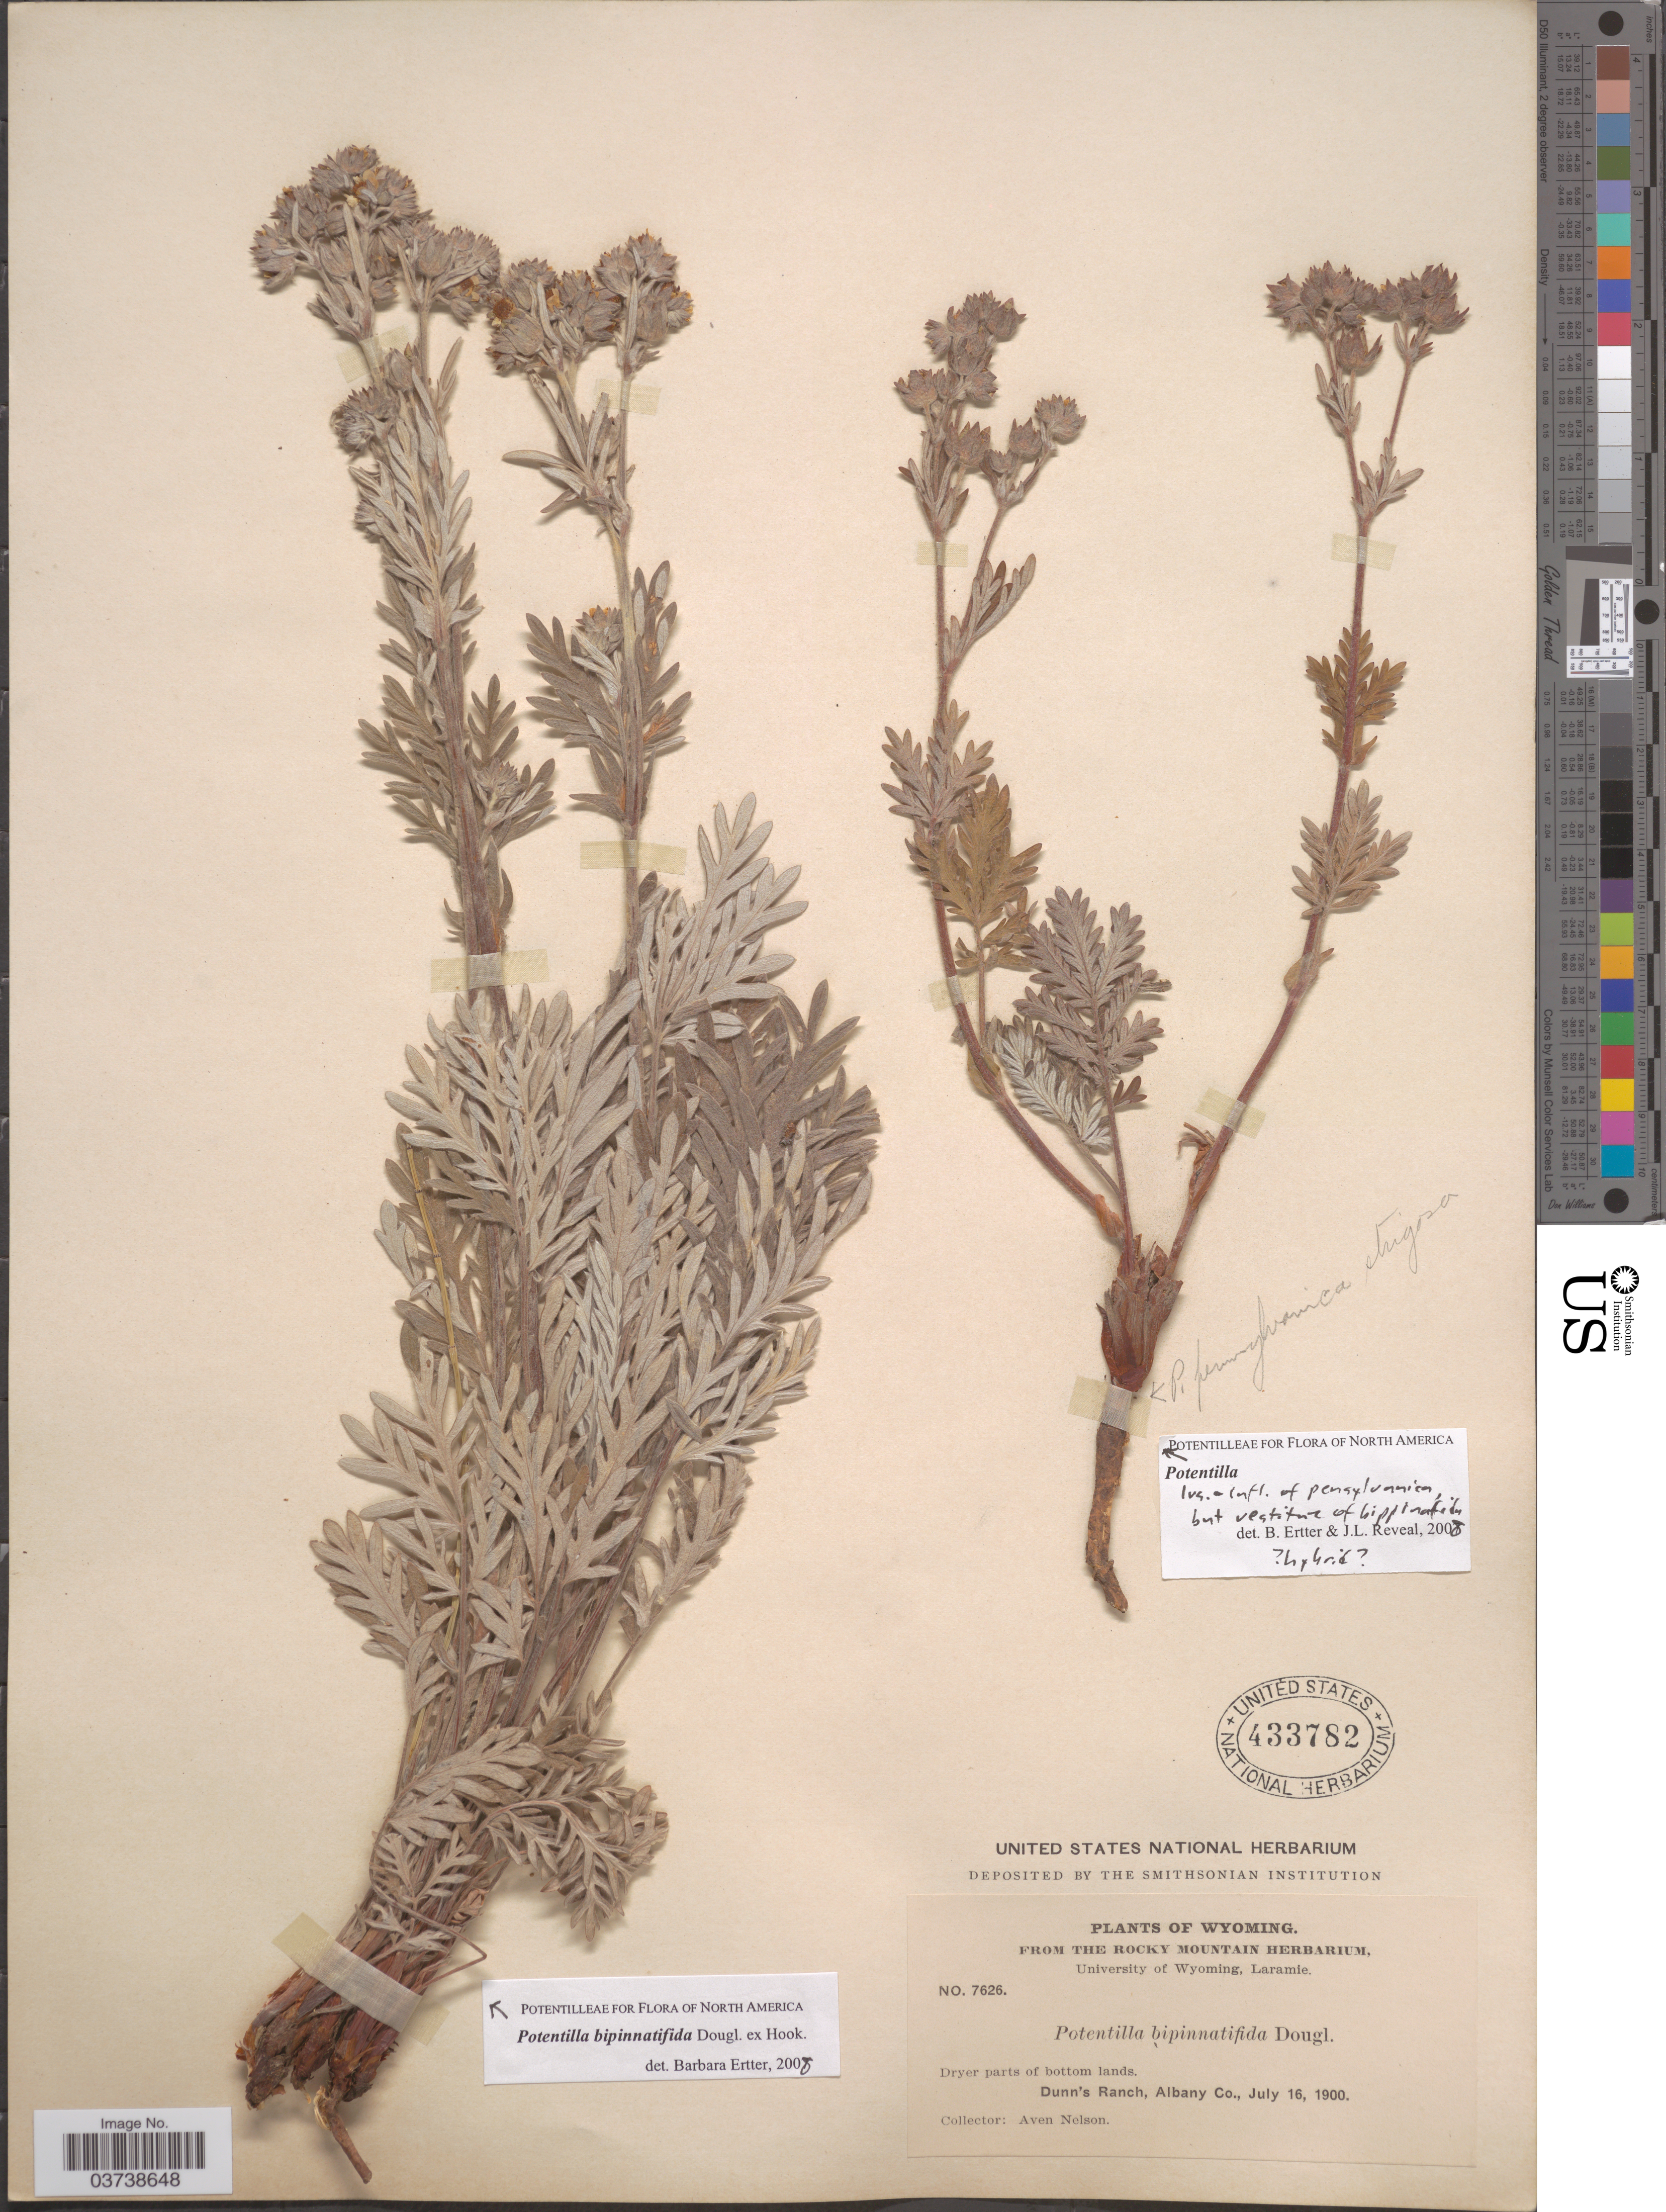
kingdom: Plantae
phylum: Tracheophyta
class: Magnoliopsida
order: Rosales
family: Rosaceae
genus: Potentilla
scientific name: Potentilla bipinnatifida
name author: Douglas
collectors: A. Nelson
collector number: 7626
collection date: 1900-07-16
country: United States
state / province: Wyoming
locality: Dunn's Ranch, Albany Co.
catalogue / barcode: US 433782